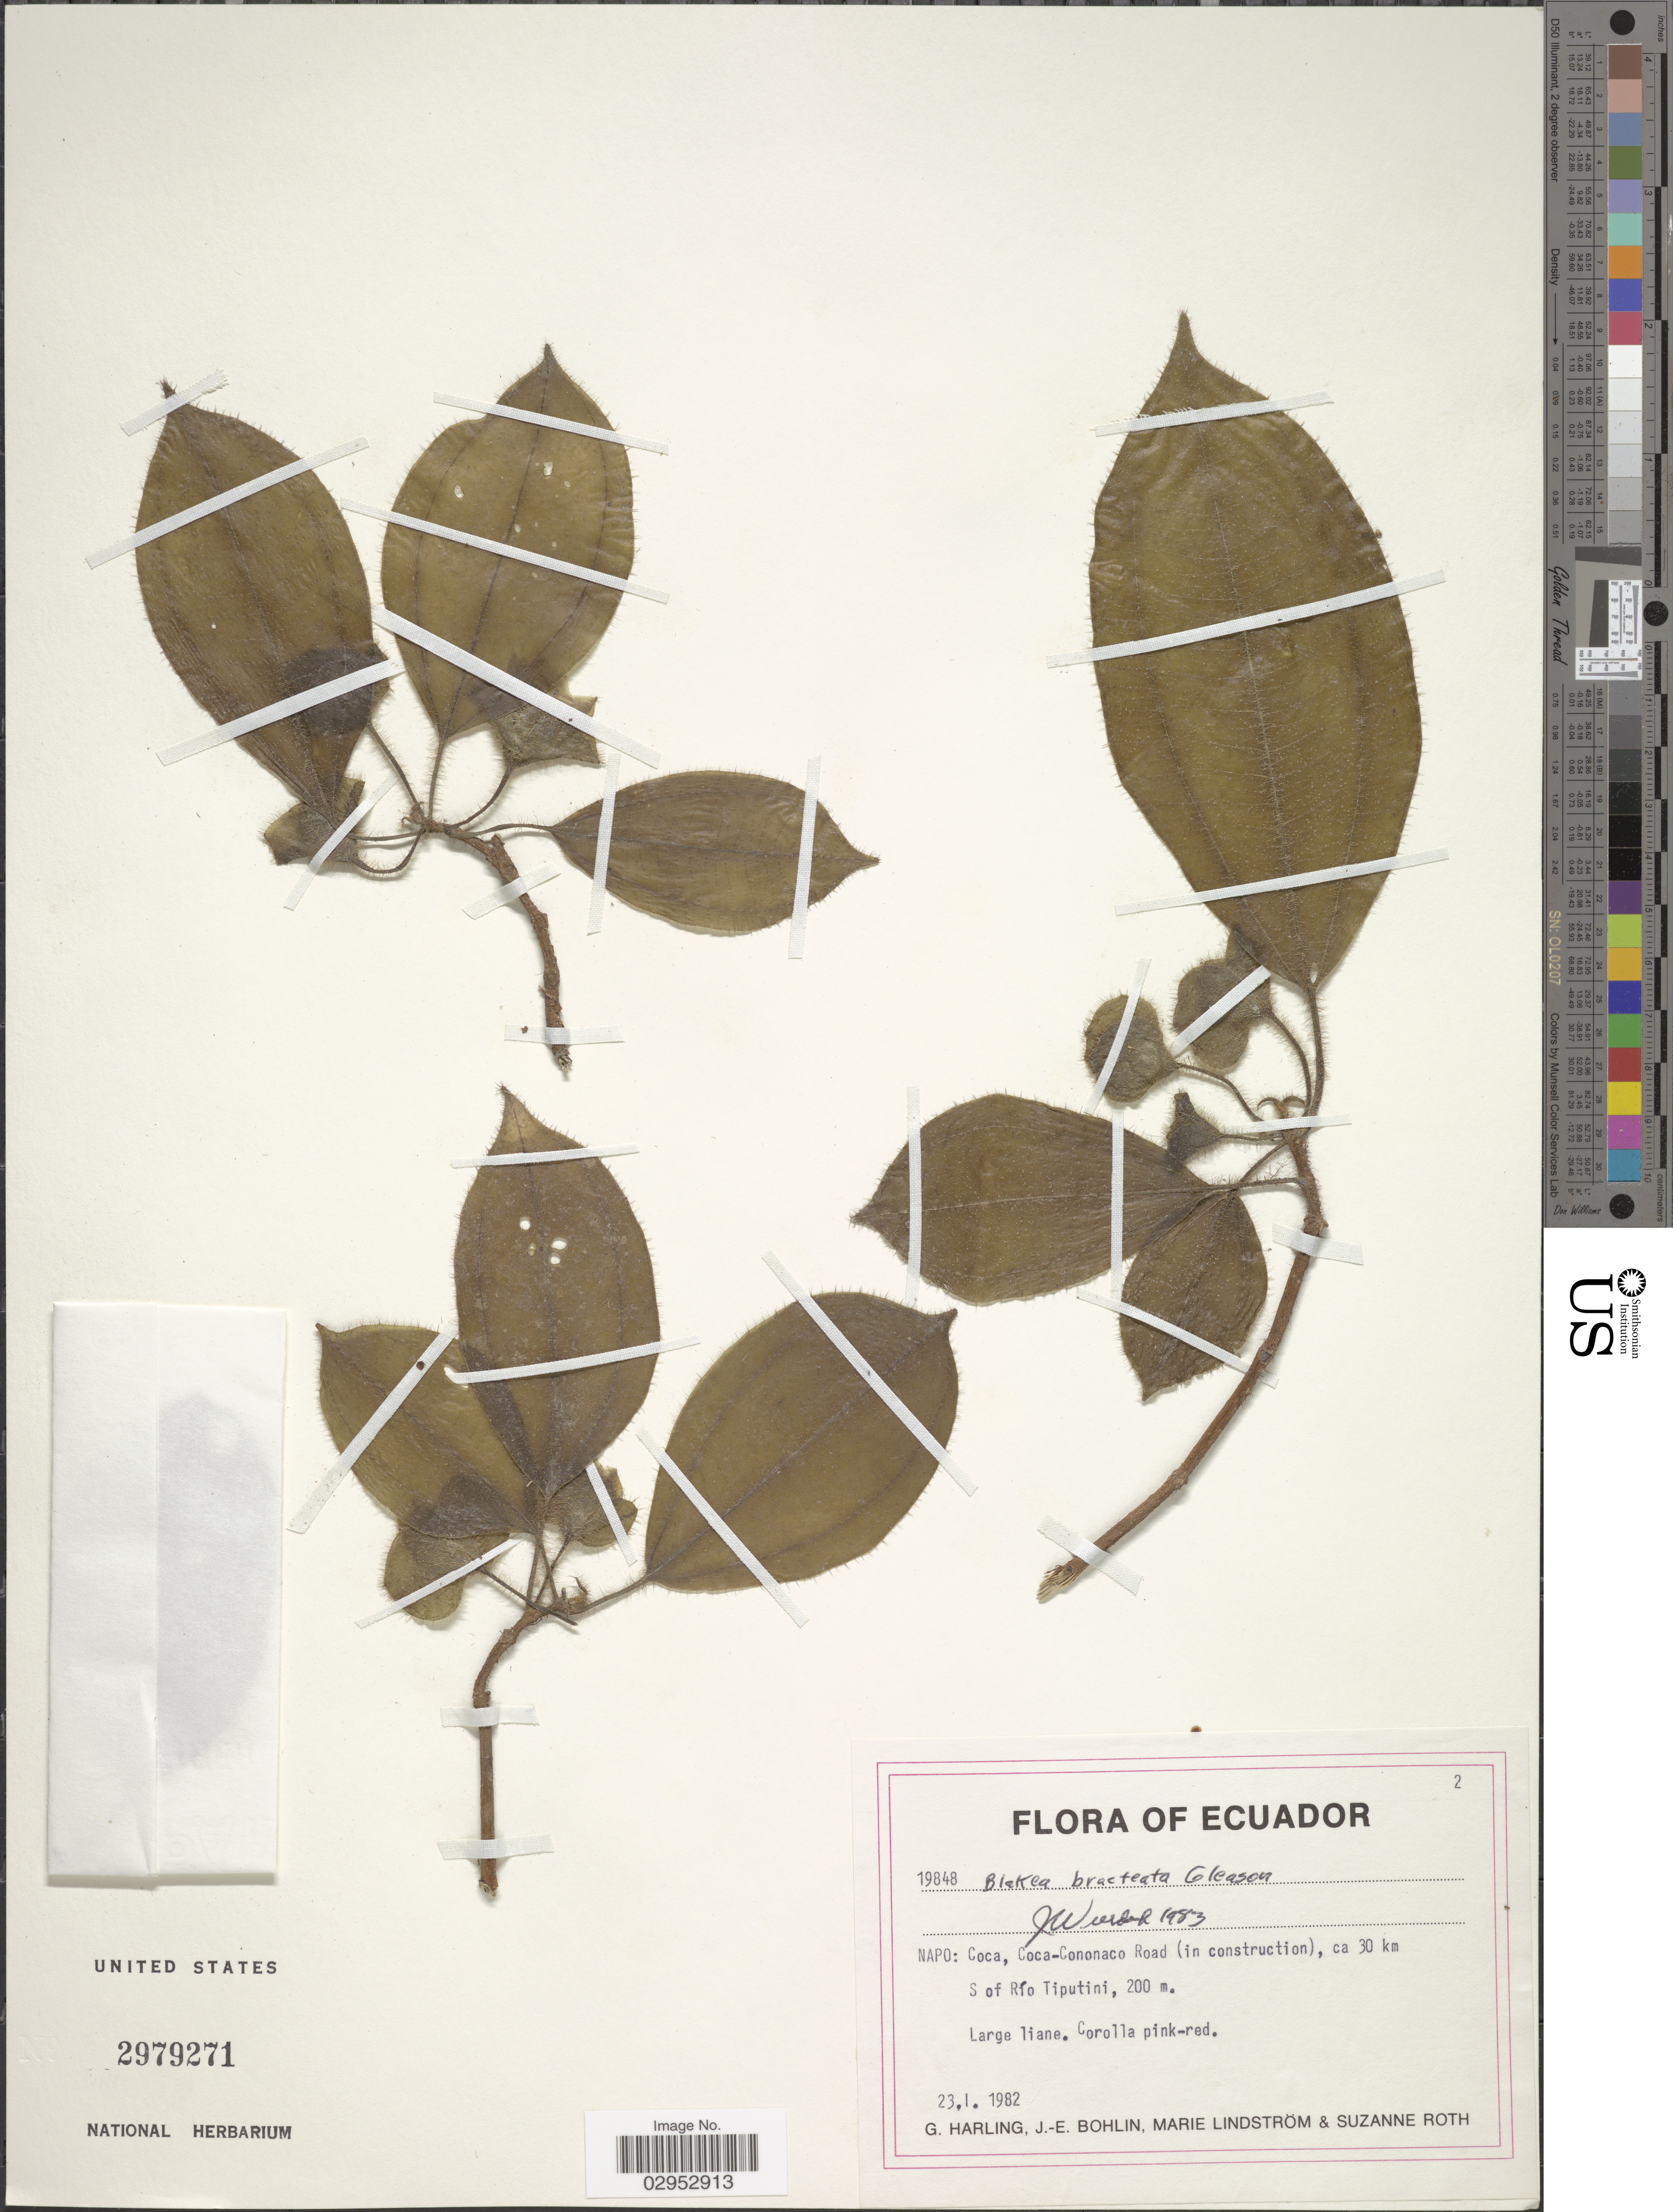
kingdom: Plantae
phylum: Tracheophyta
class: Magnoliopsida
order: Myrtales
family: Melastomataceae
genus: Blakea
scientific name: Blakea bracteata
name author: Gleason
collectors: G. Harling, J. Bohlin, M. Lindström & S. Roth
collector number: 19848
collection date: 1982-01-23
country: Ecuador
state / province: Napo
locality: Coca, Coca-Cononaco Road (in construction), ca 30 km S of Río Tiputini.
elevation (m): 200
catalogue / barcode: US 2979271